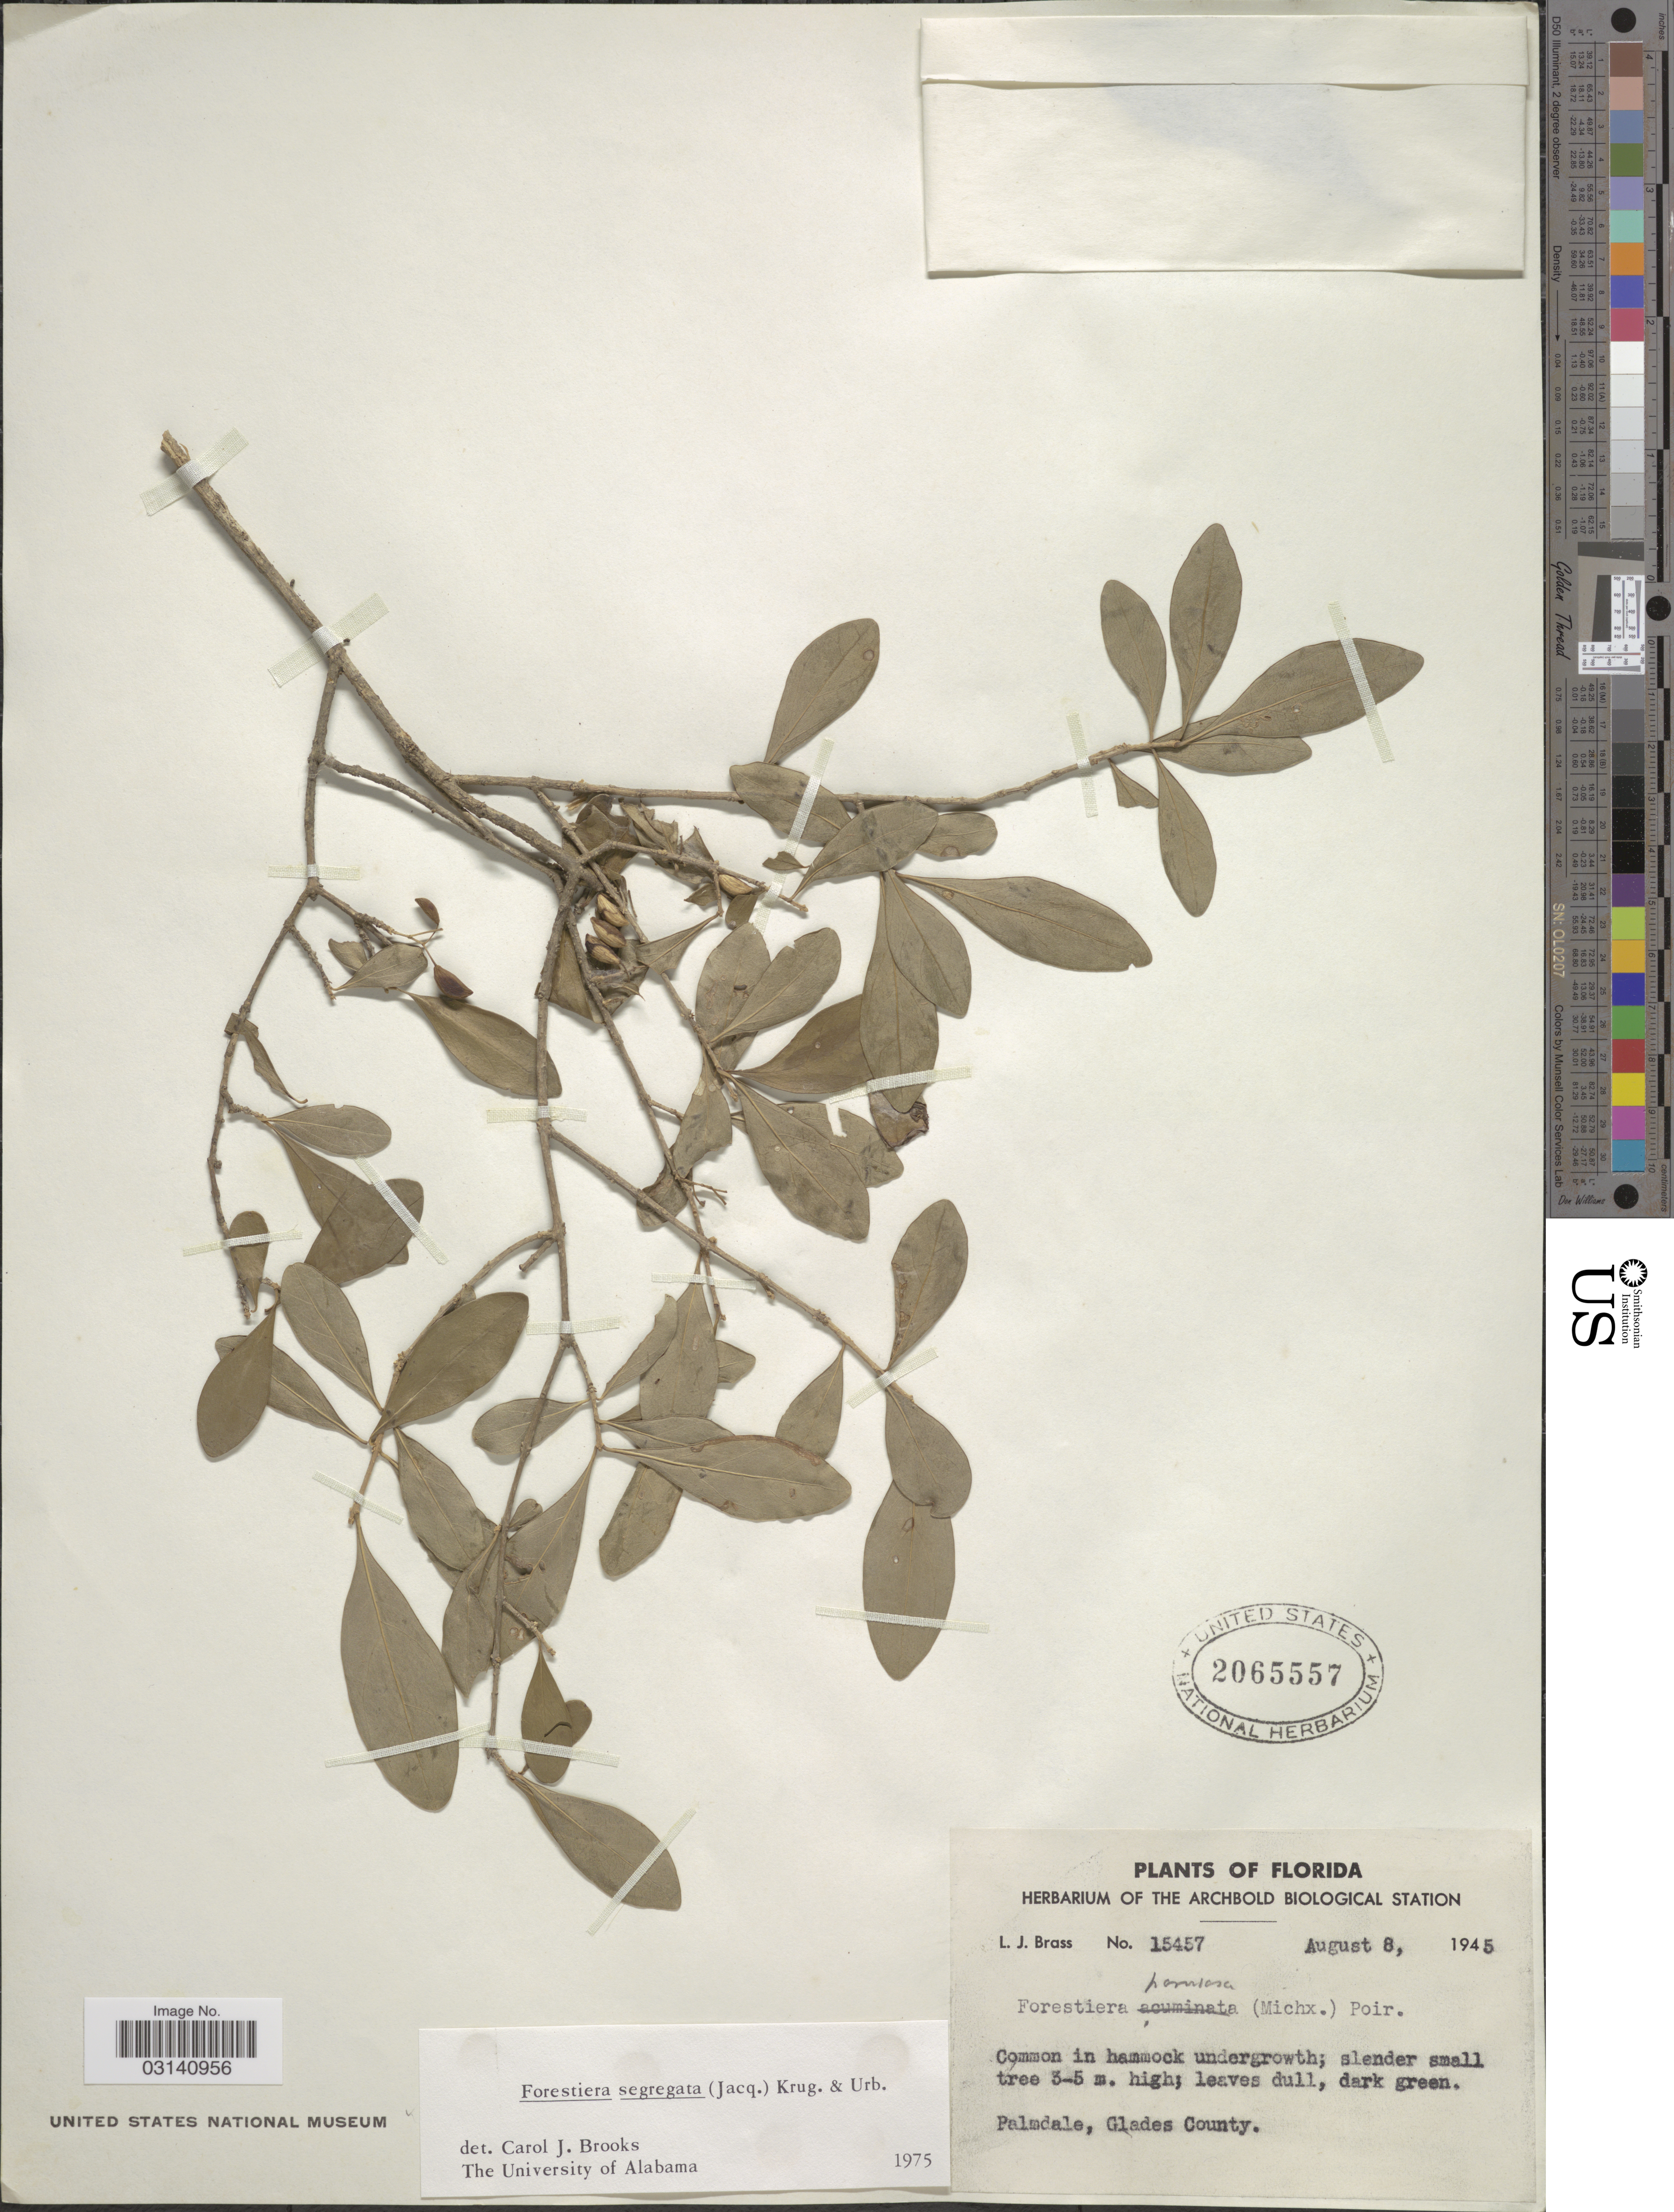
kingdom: Plantae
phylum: Tracheophyta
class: Magnoliopsida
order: Lamiales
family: Oleaceae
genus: Forestiera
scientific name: Forestiera segregata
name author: (Jacq.) Krug & Urb.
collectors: L. J. Brass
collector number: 15457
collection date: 1945-08-08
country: United States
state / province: Florida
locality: Palmdale, Glades County.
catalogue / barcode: US 2065557